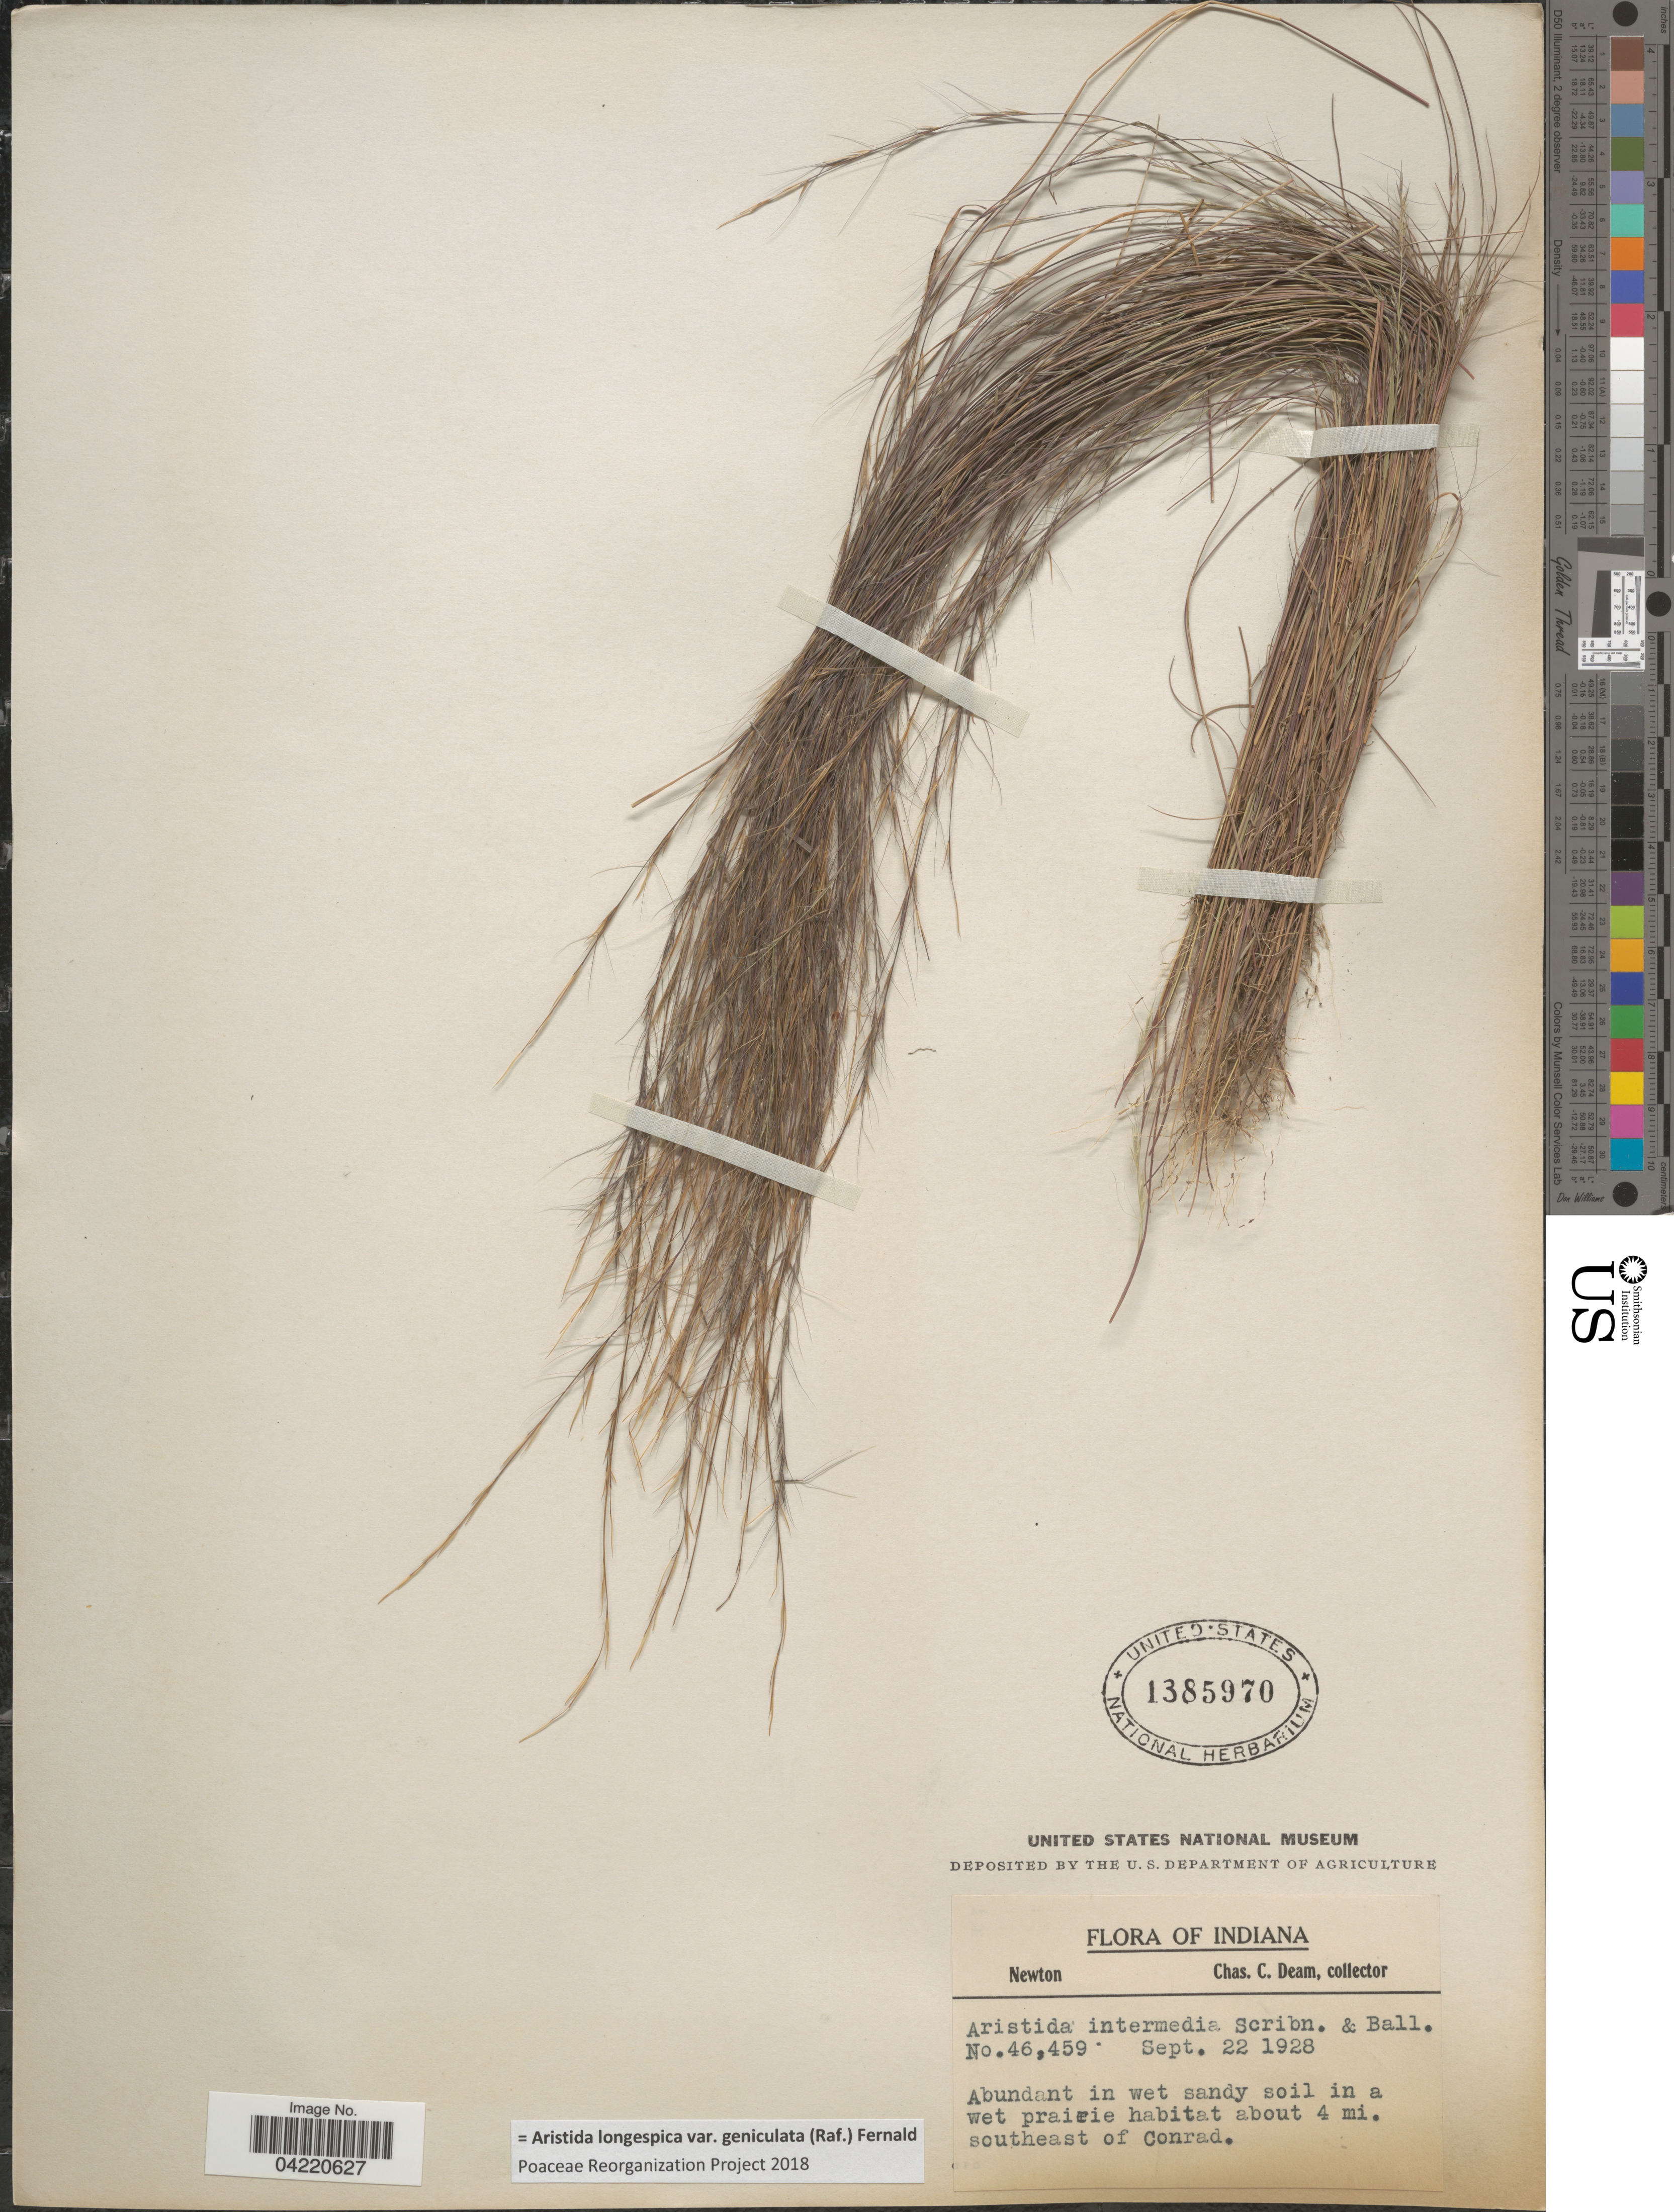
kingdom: Plantae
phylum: Tracheophyta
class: Liliopsida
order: Poales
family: Poaceae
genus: Aristida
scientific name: Aristida longespica var. geniculata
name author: (Raf.) Fernald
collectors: C. C. Deam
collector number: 46459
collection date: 1928-09-22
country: United States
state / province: Indiana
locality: Newton. About 4 mi. southeast of Conrad.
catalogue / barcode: US 1385970